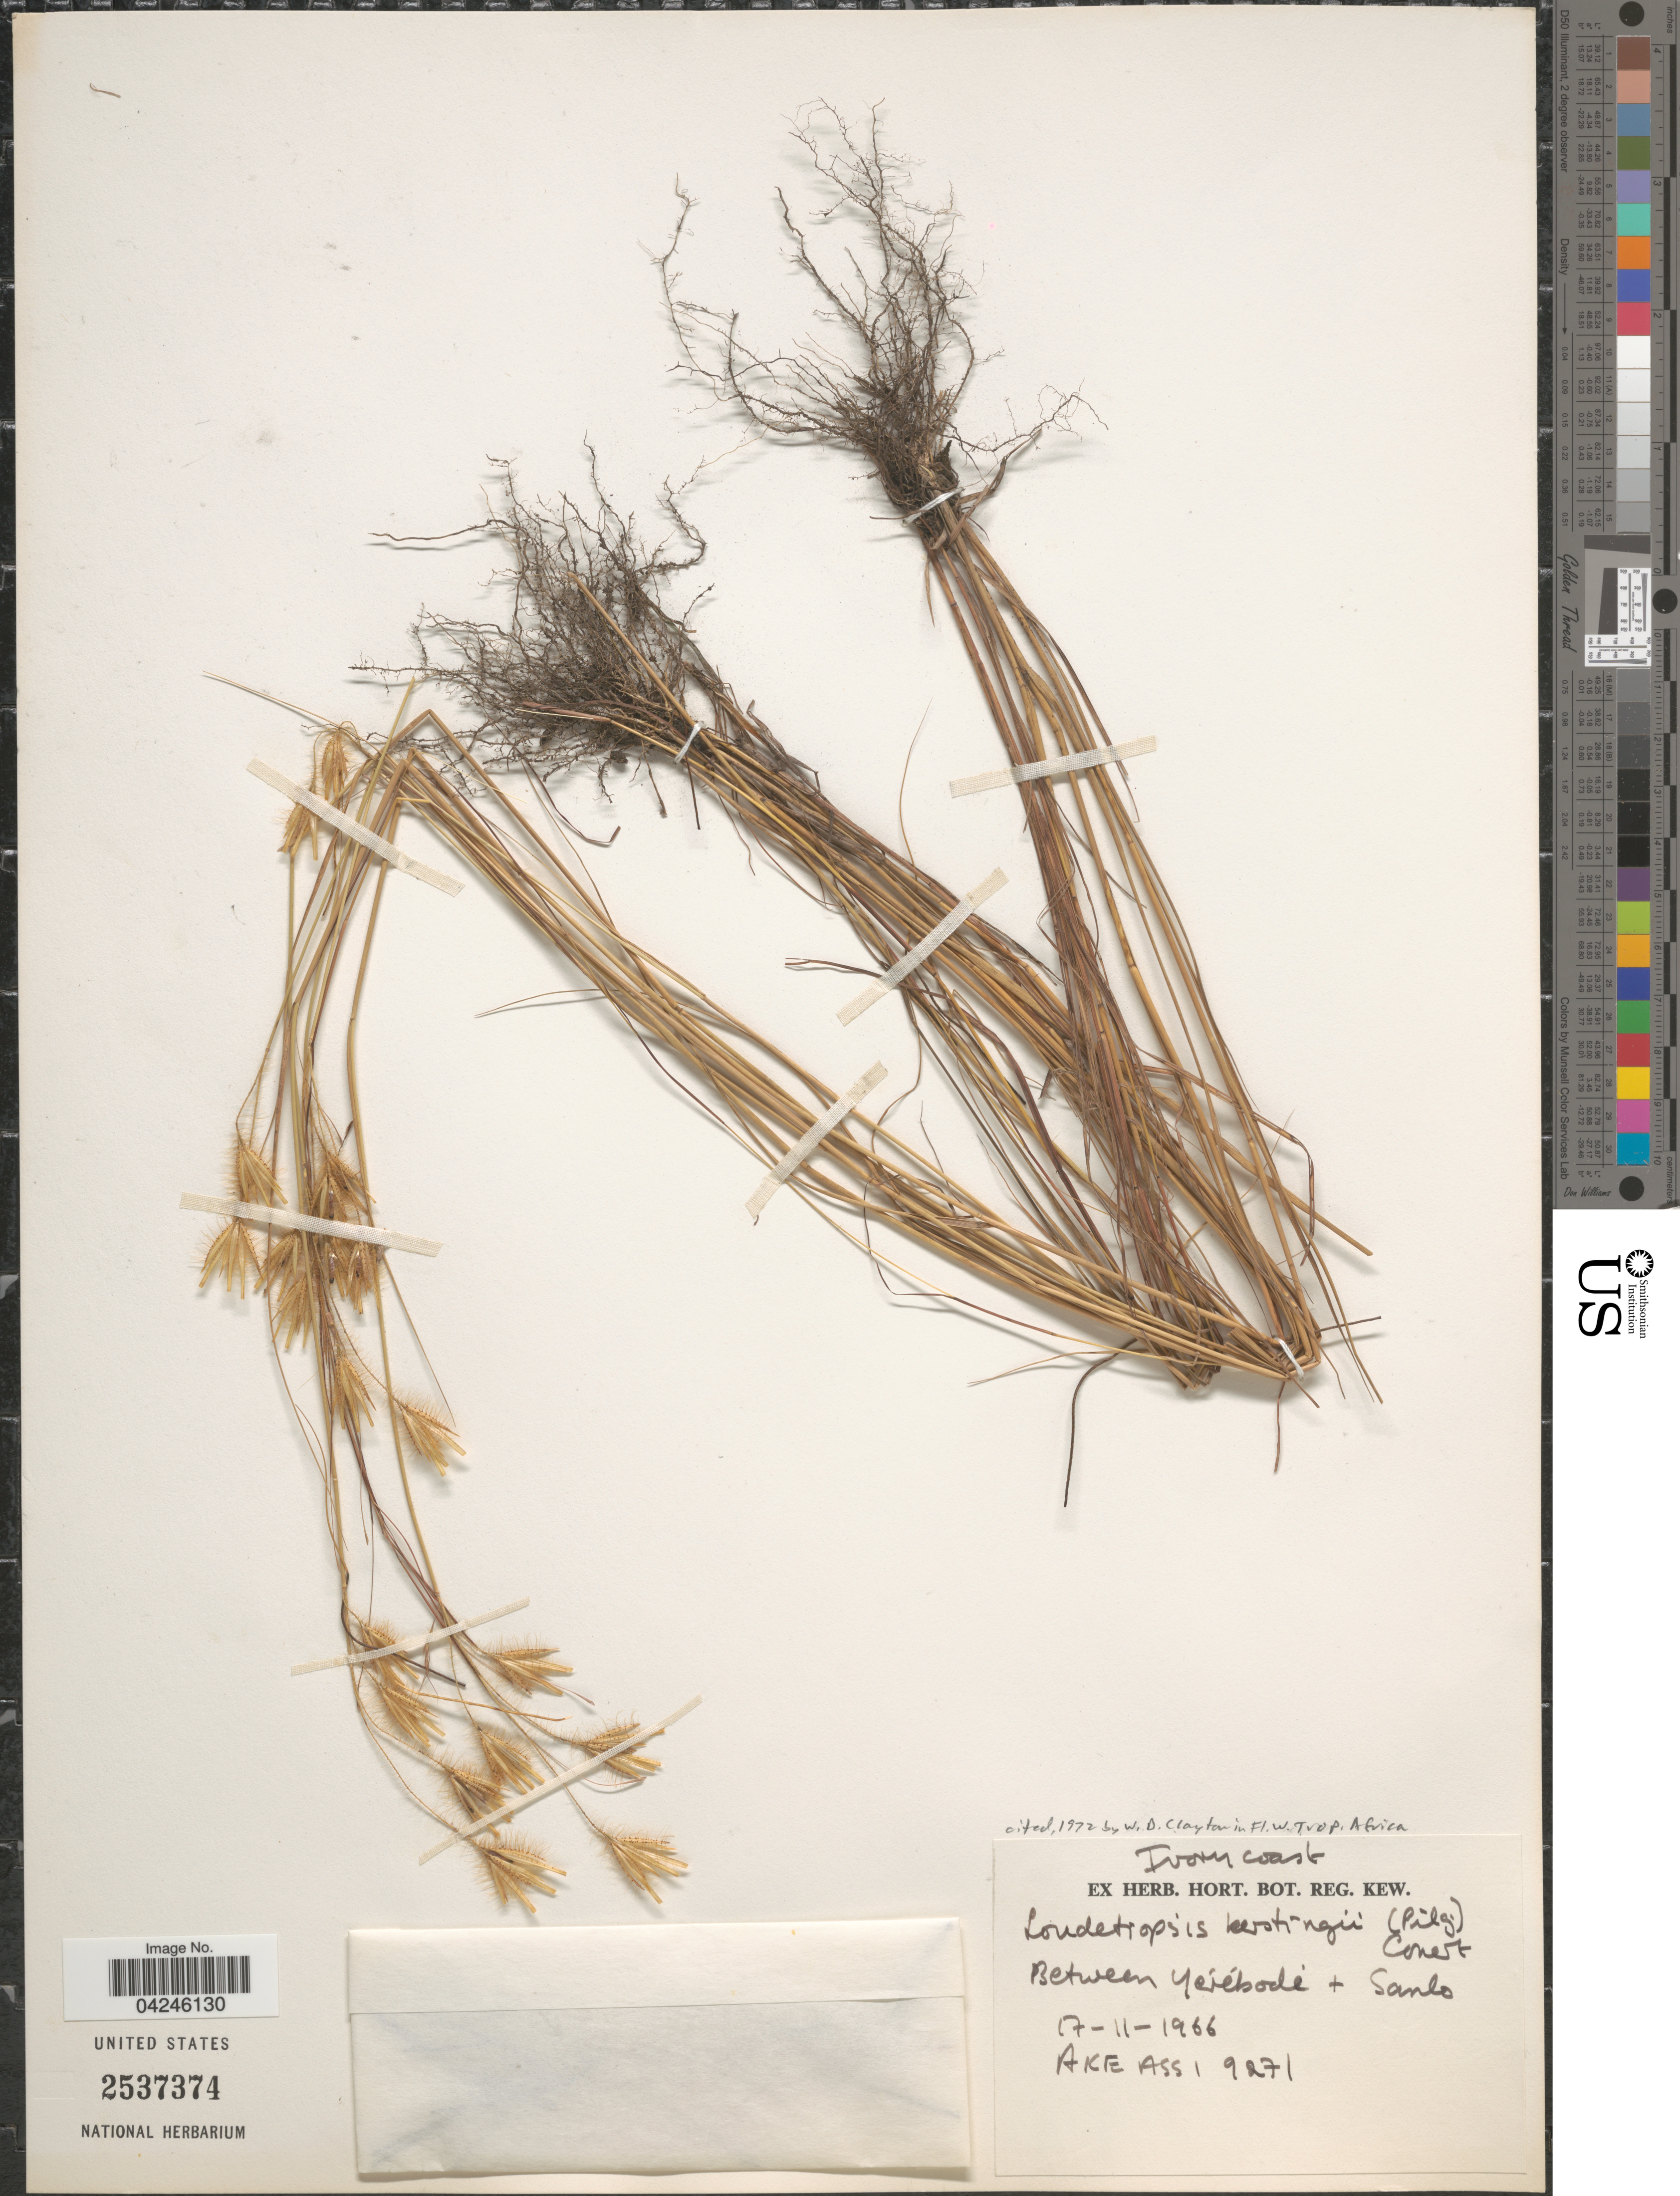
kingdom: Plantae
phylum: Tracheophyta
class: Liliopsida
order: Poales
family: Poaceae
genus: Loudetiopsis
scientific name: Loudetiopsis kerstingii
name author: (Pilg.) Conert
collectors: A. Assi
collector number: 9271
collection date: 1966-11-17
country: Ivory Coast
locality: Between Yérébodé & Sanlo.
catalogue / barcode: US 2537374